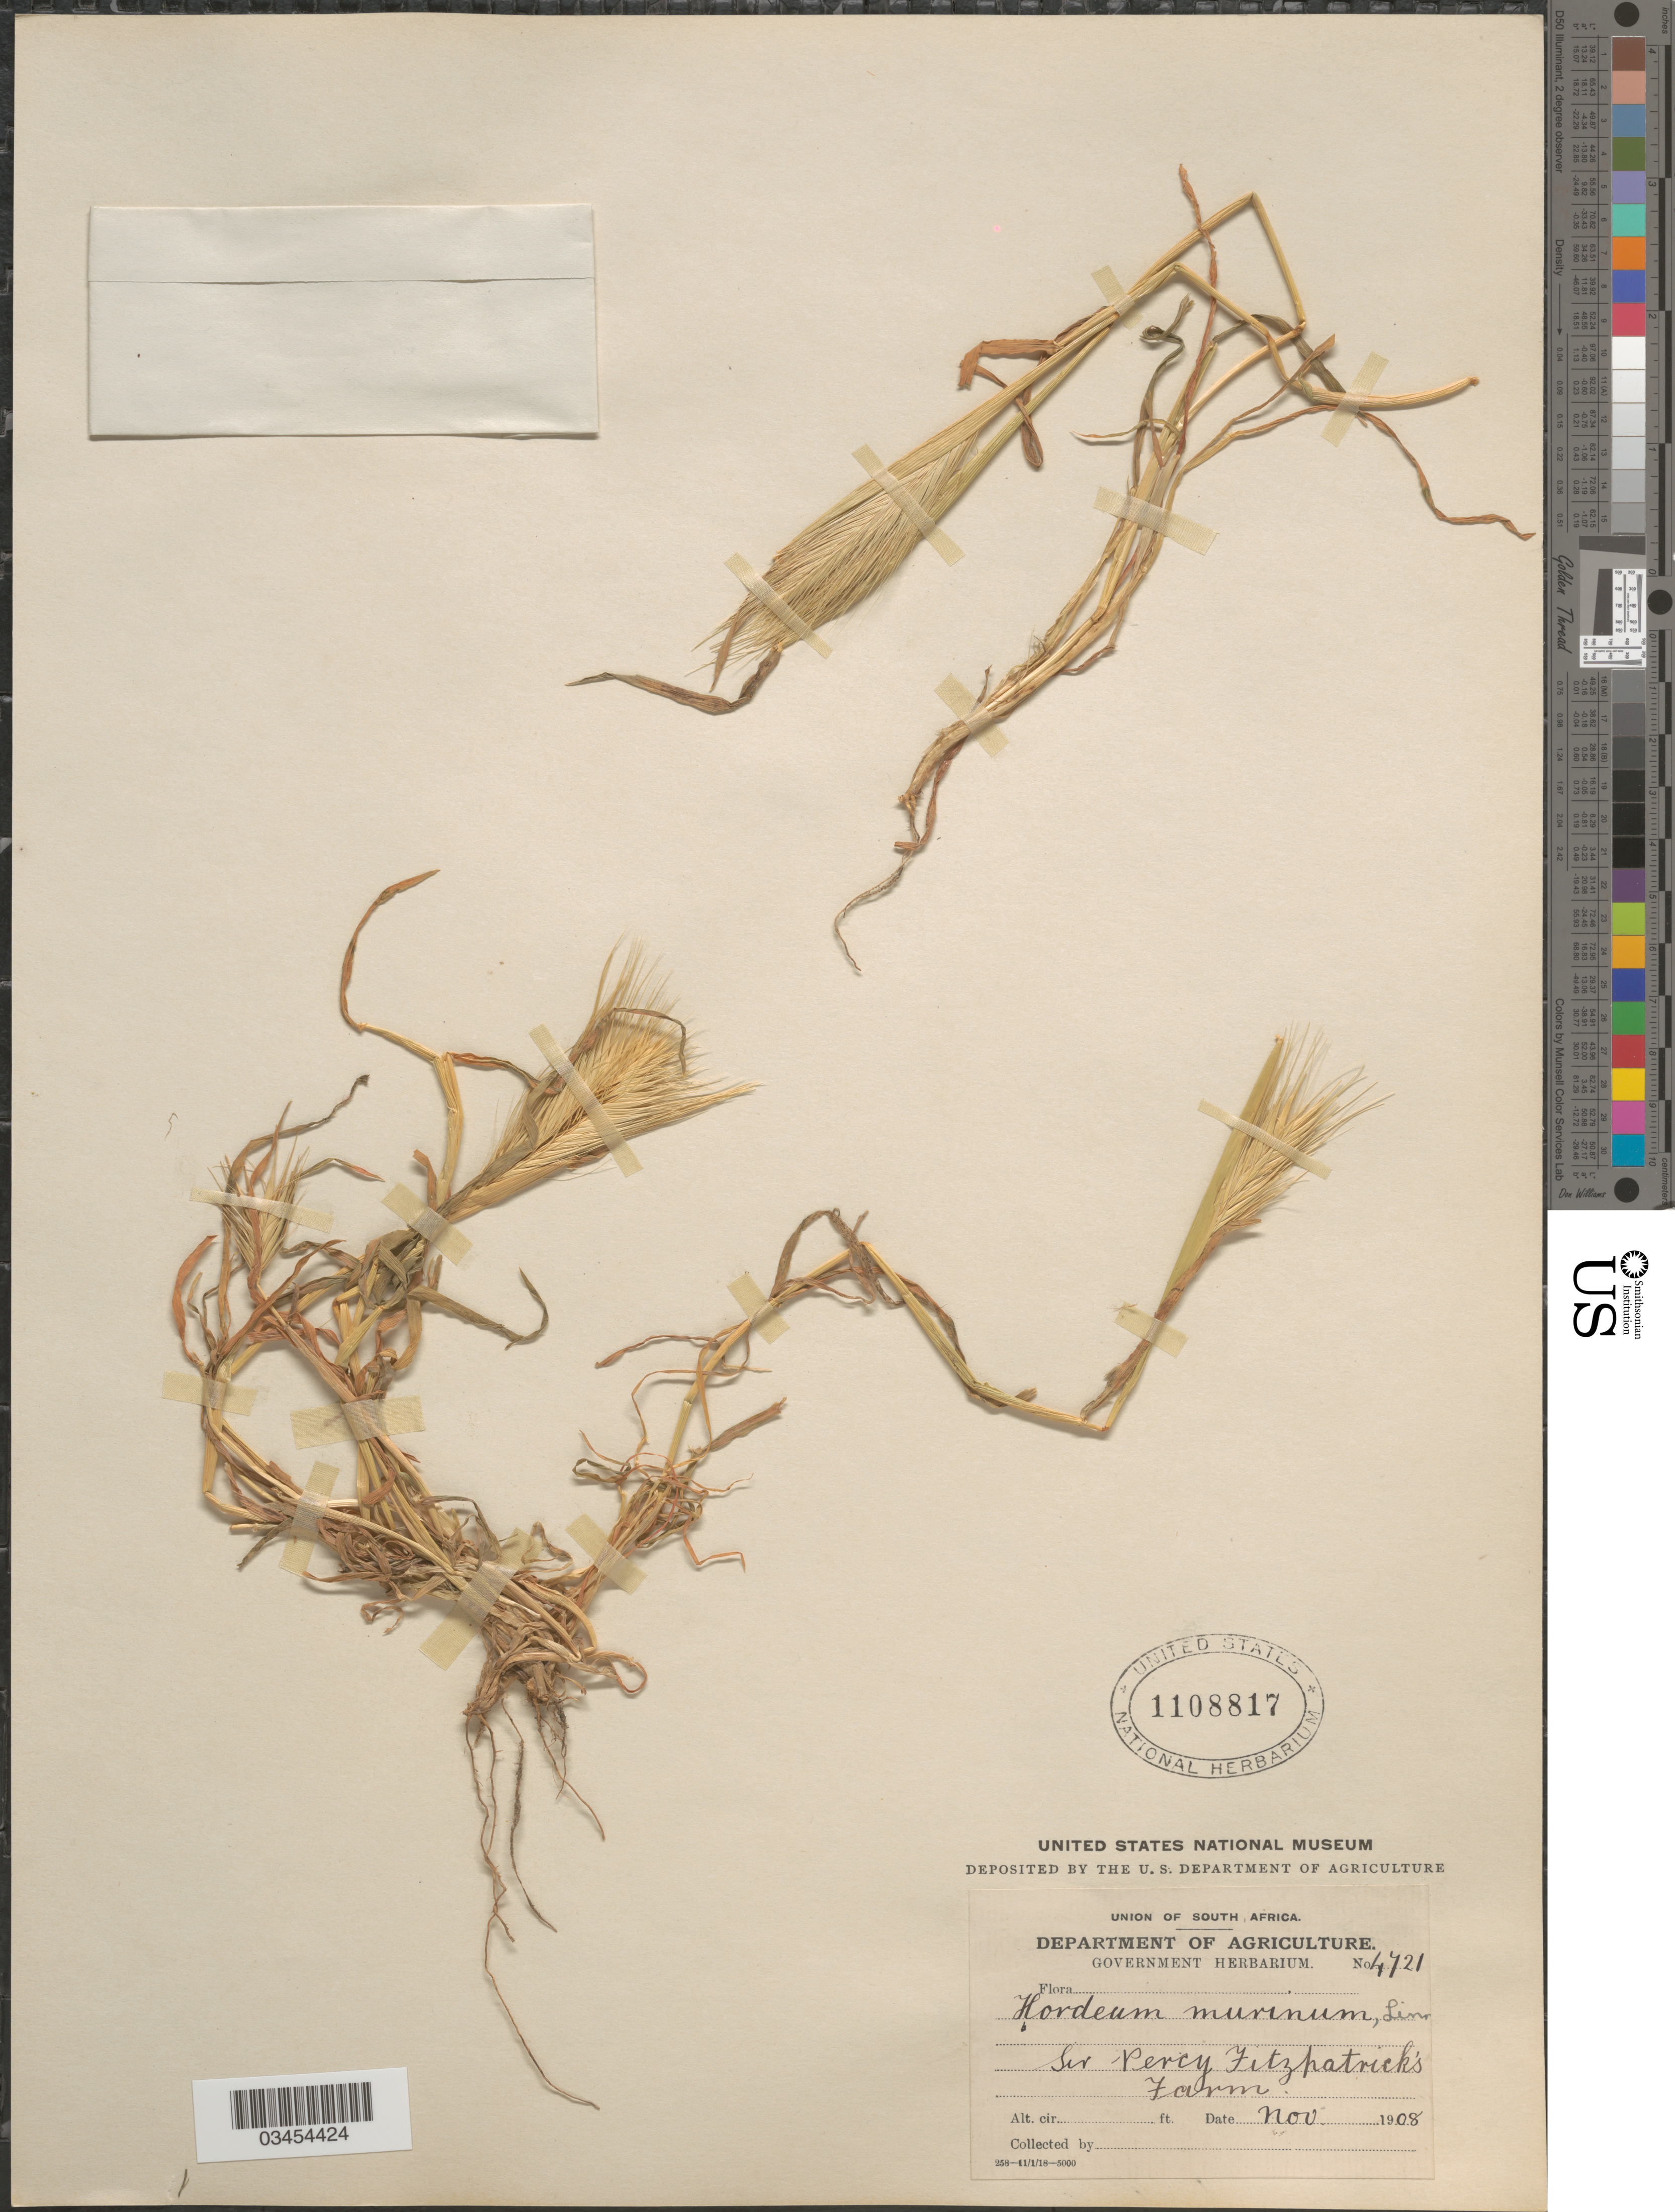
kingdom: Plantae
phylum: Tracheophyta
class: Liliopsida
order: Poales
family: Poaceae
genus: Hordeum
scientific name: Hordeum murinum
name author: L.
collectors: ex herb. Natal Government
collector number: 4721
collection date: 1908-11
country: South Africa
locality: Union of South Africa. Sir Percy Fitzpatrick's Farm.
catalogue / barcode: US 1108817